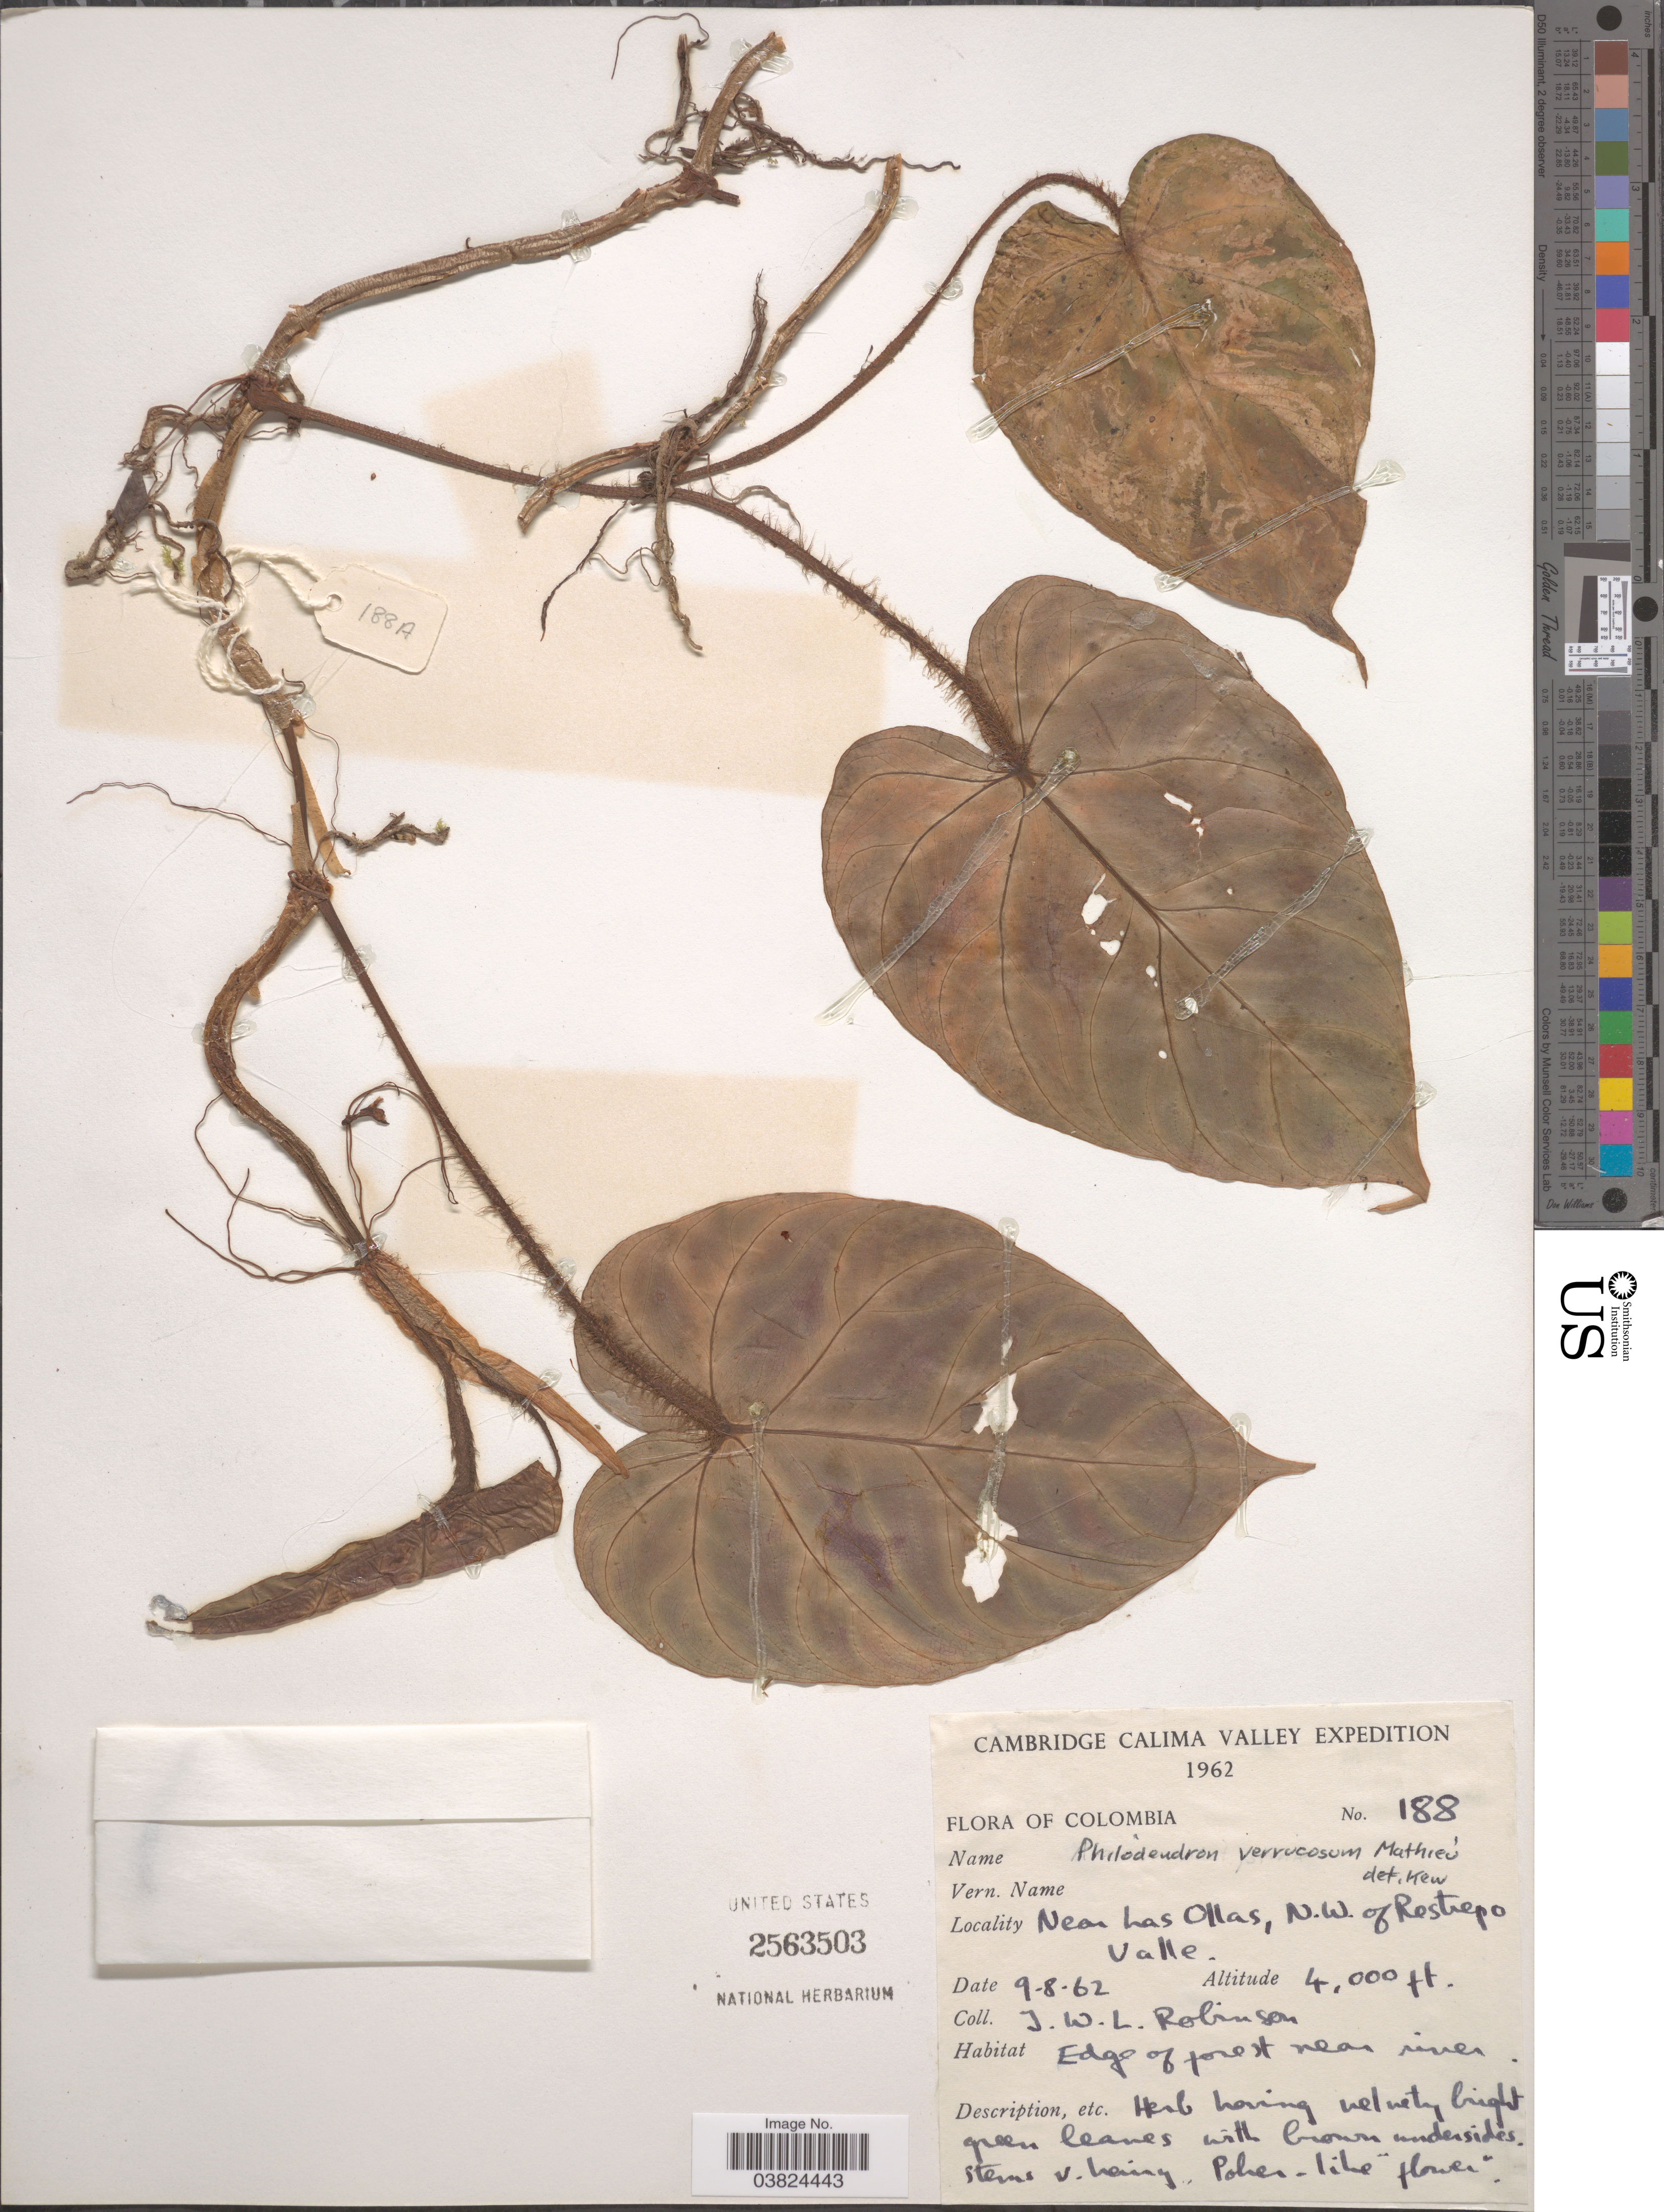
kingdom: Plantae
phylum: Tracheophyta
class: Liliopsida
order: Alismatales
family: Araceae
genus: Philodendron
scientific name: Philodendron verrucosum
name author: L. Mathieu ex Schott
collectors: J. W. Robinson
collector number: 188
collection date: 1962-08-09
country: Colombia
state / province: Valle del Cauca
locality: Near Las Ollas, N.W. of Restrepo.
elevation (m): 1219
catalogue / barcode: US 2563503